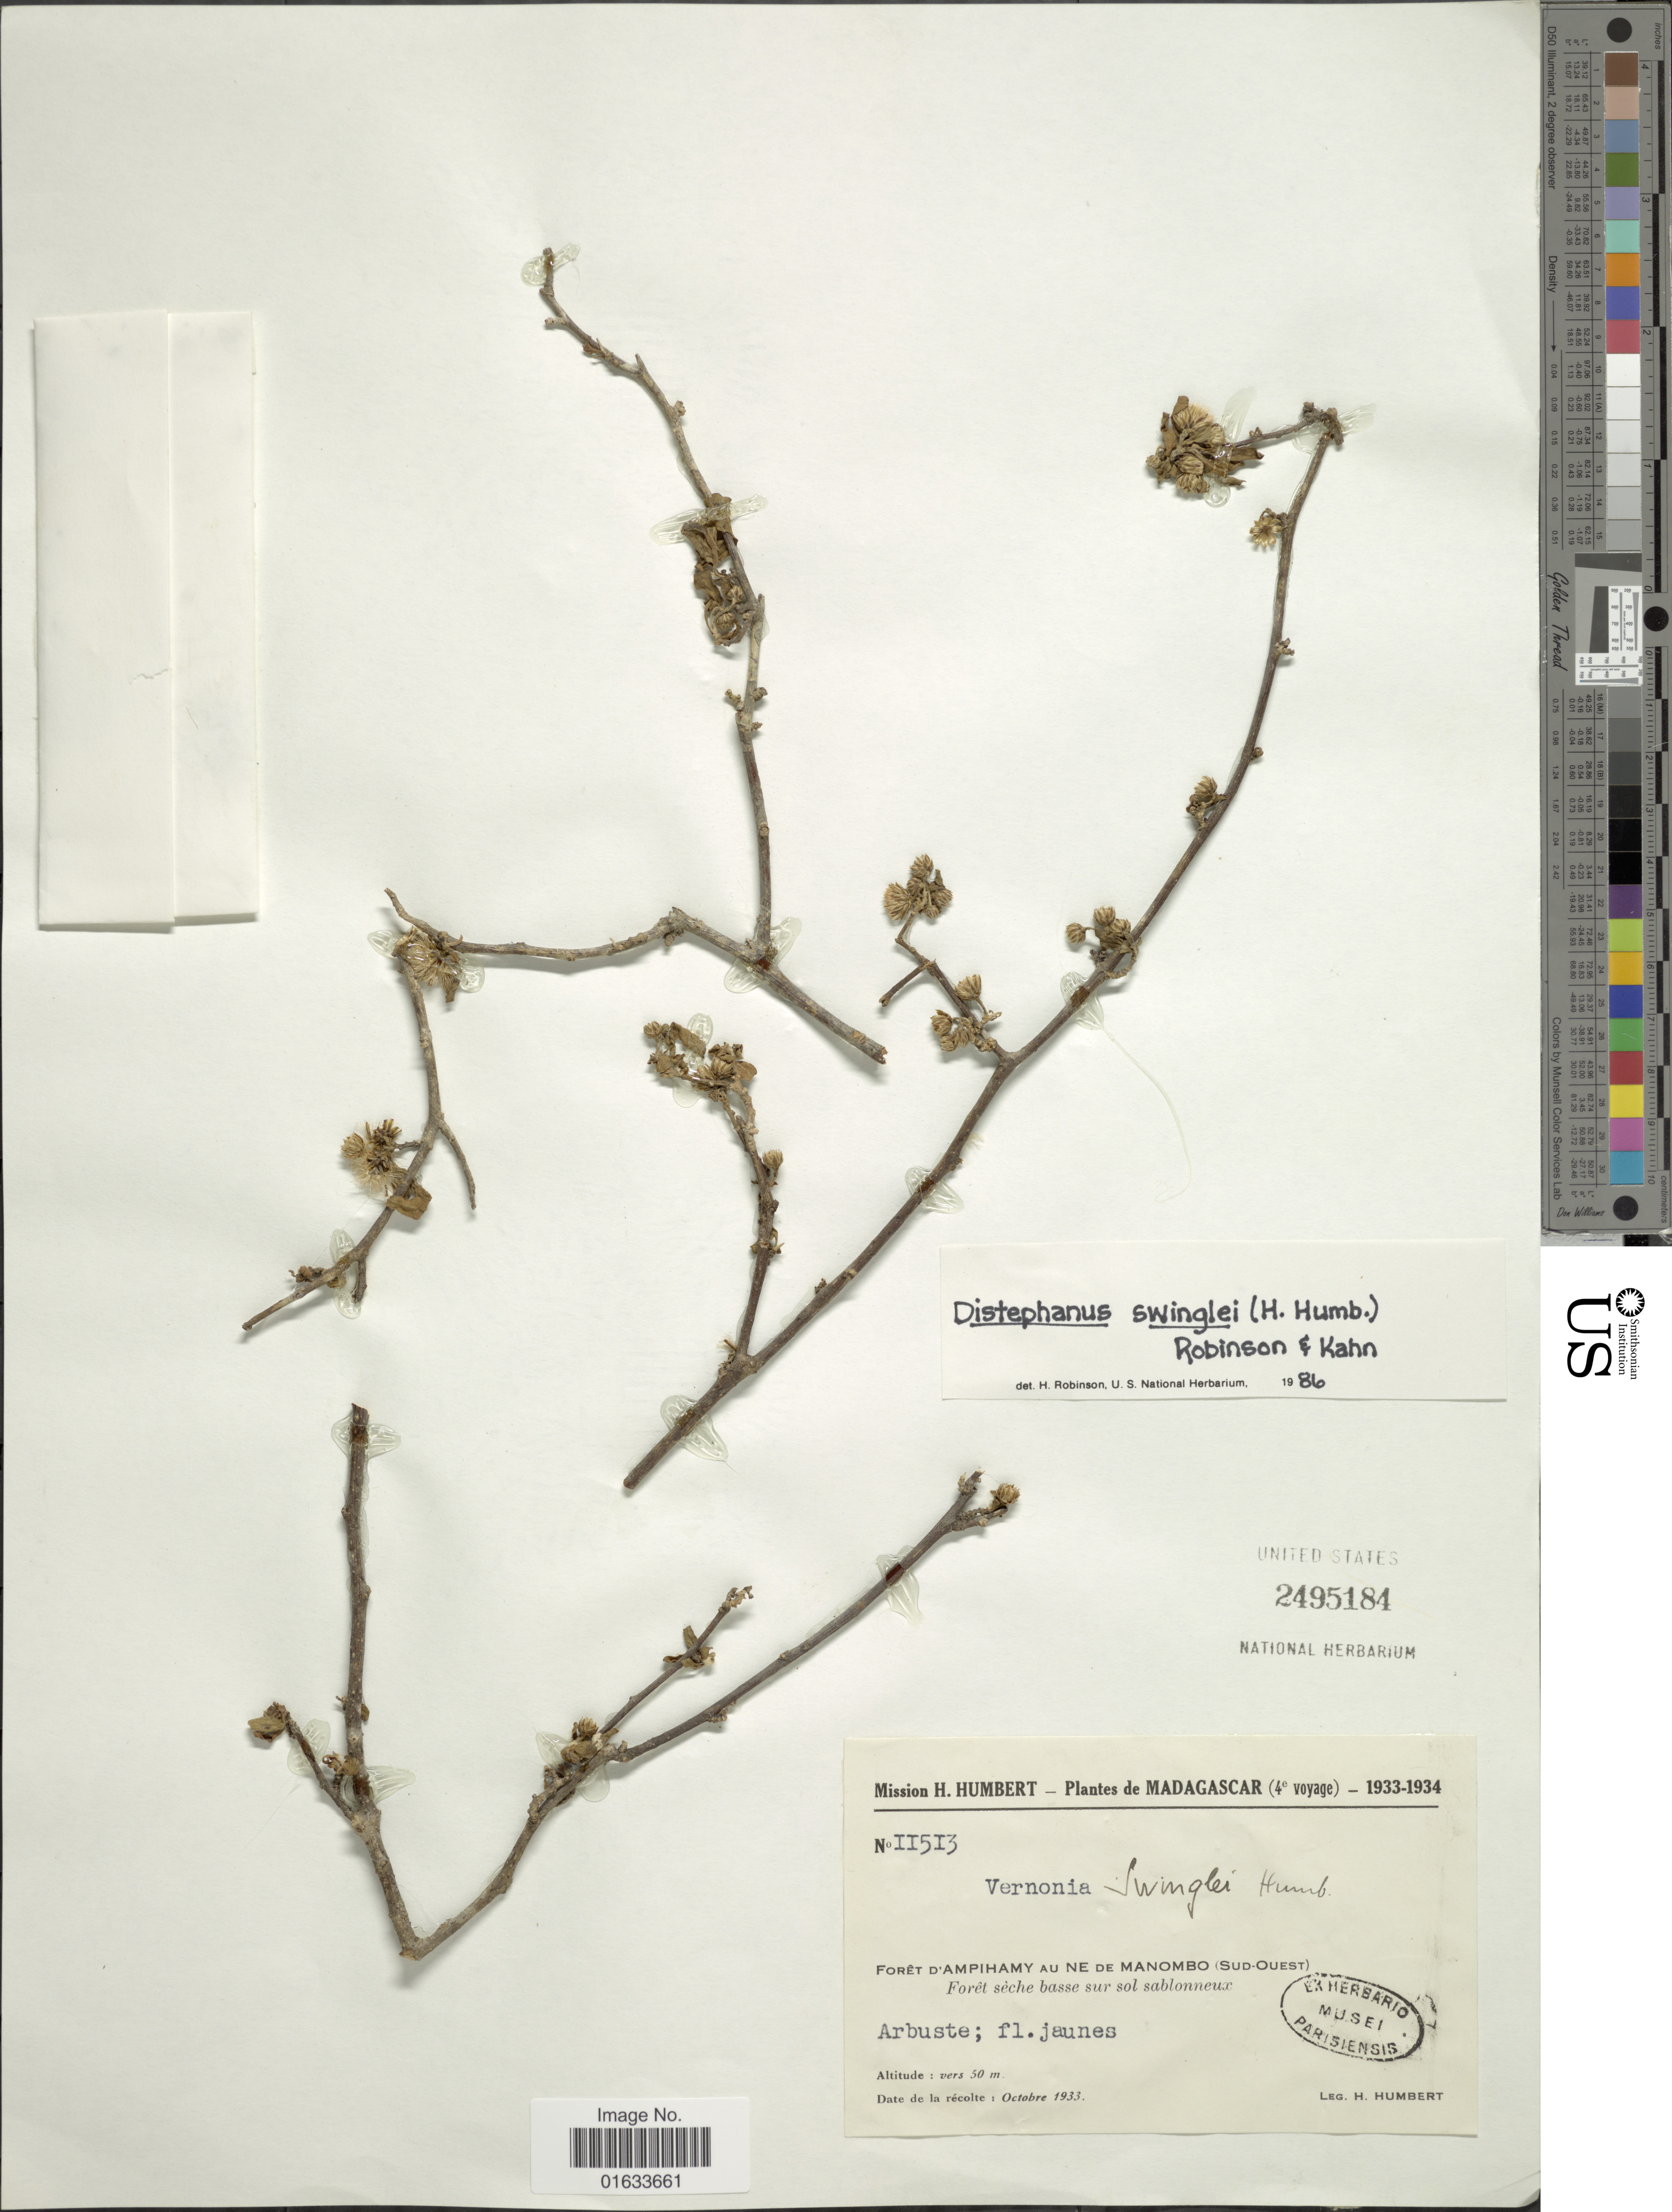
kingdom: Plantae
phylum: Tracheophyta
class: Magnoliopsida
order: Asterales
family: Asteraceae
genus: Distephanus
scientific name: Distephanus swinglei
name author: (Humbert) H. Rob. & B. Kahn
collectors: H. Humbert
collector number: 11513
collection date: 1933-10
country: Madagascar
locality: Forêt d'Ampihamy au NE de Manombo (Sud-Ouest).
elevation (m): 50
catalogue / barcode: US 2495184